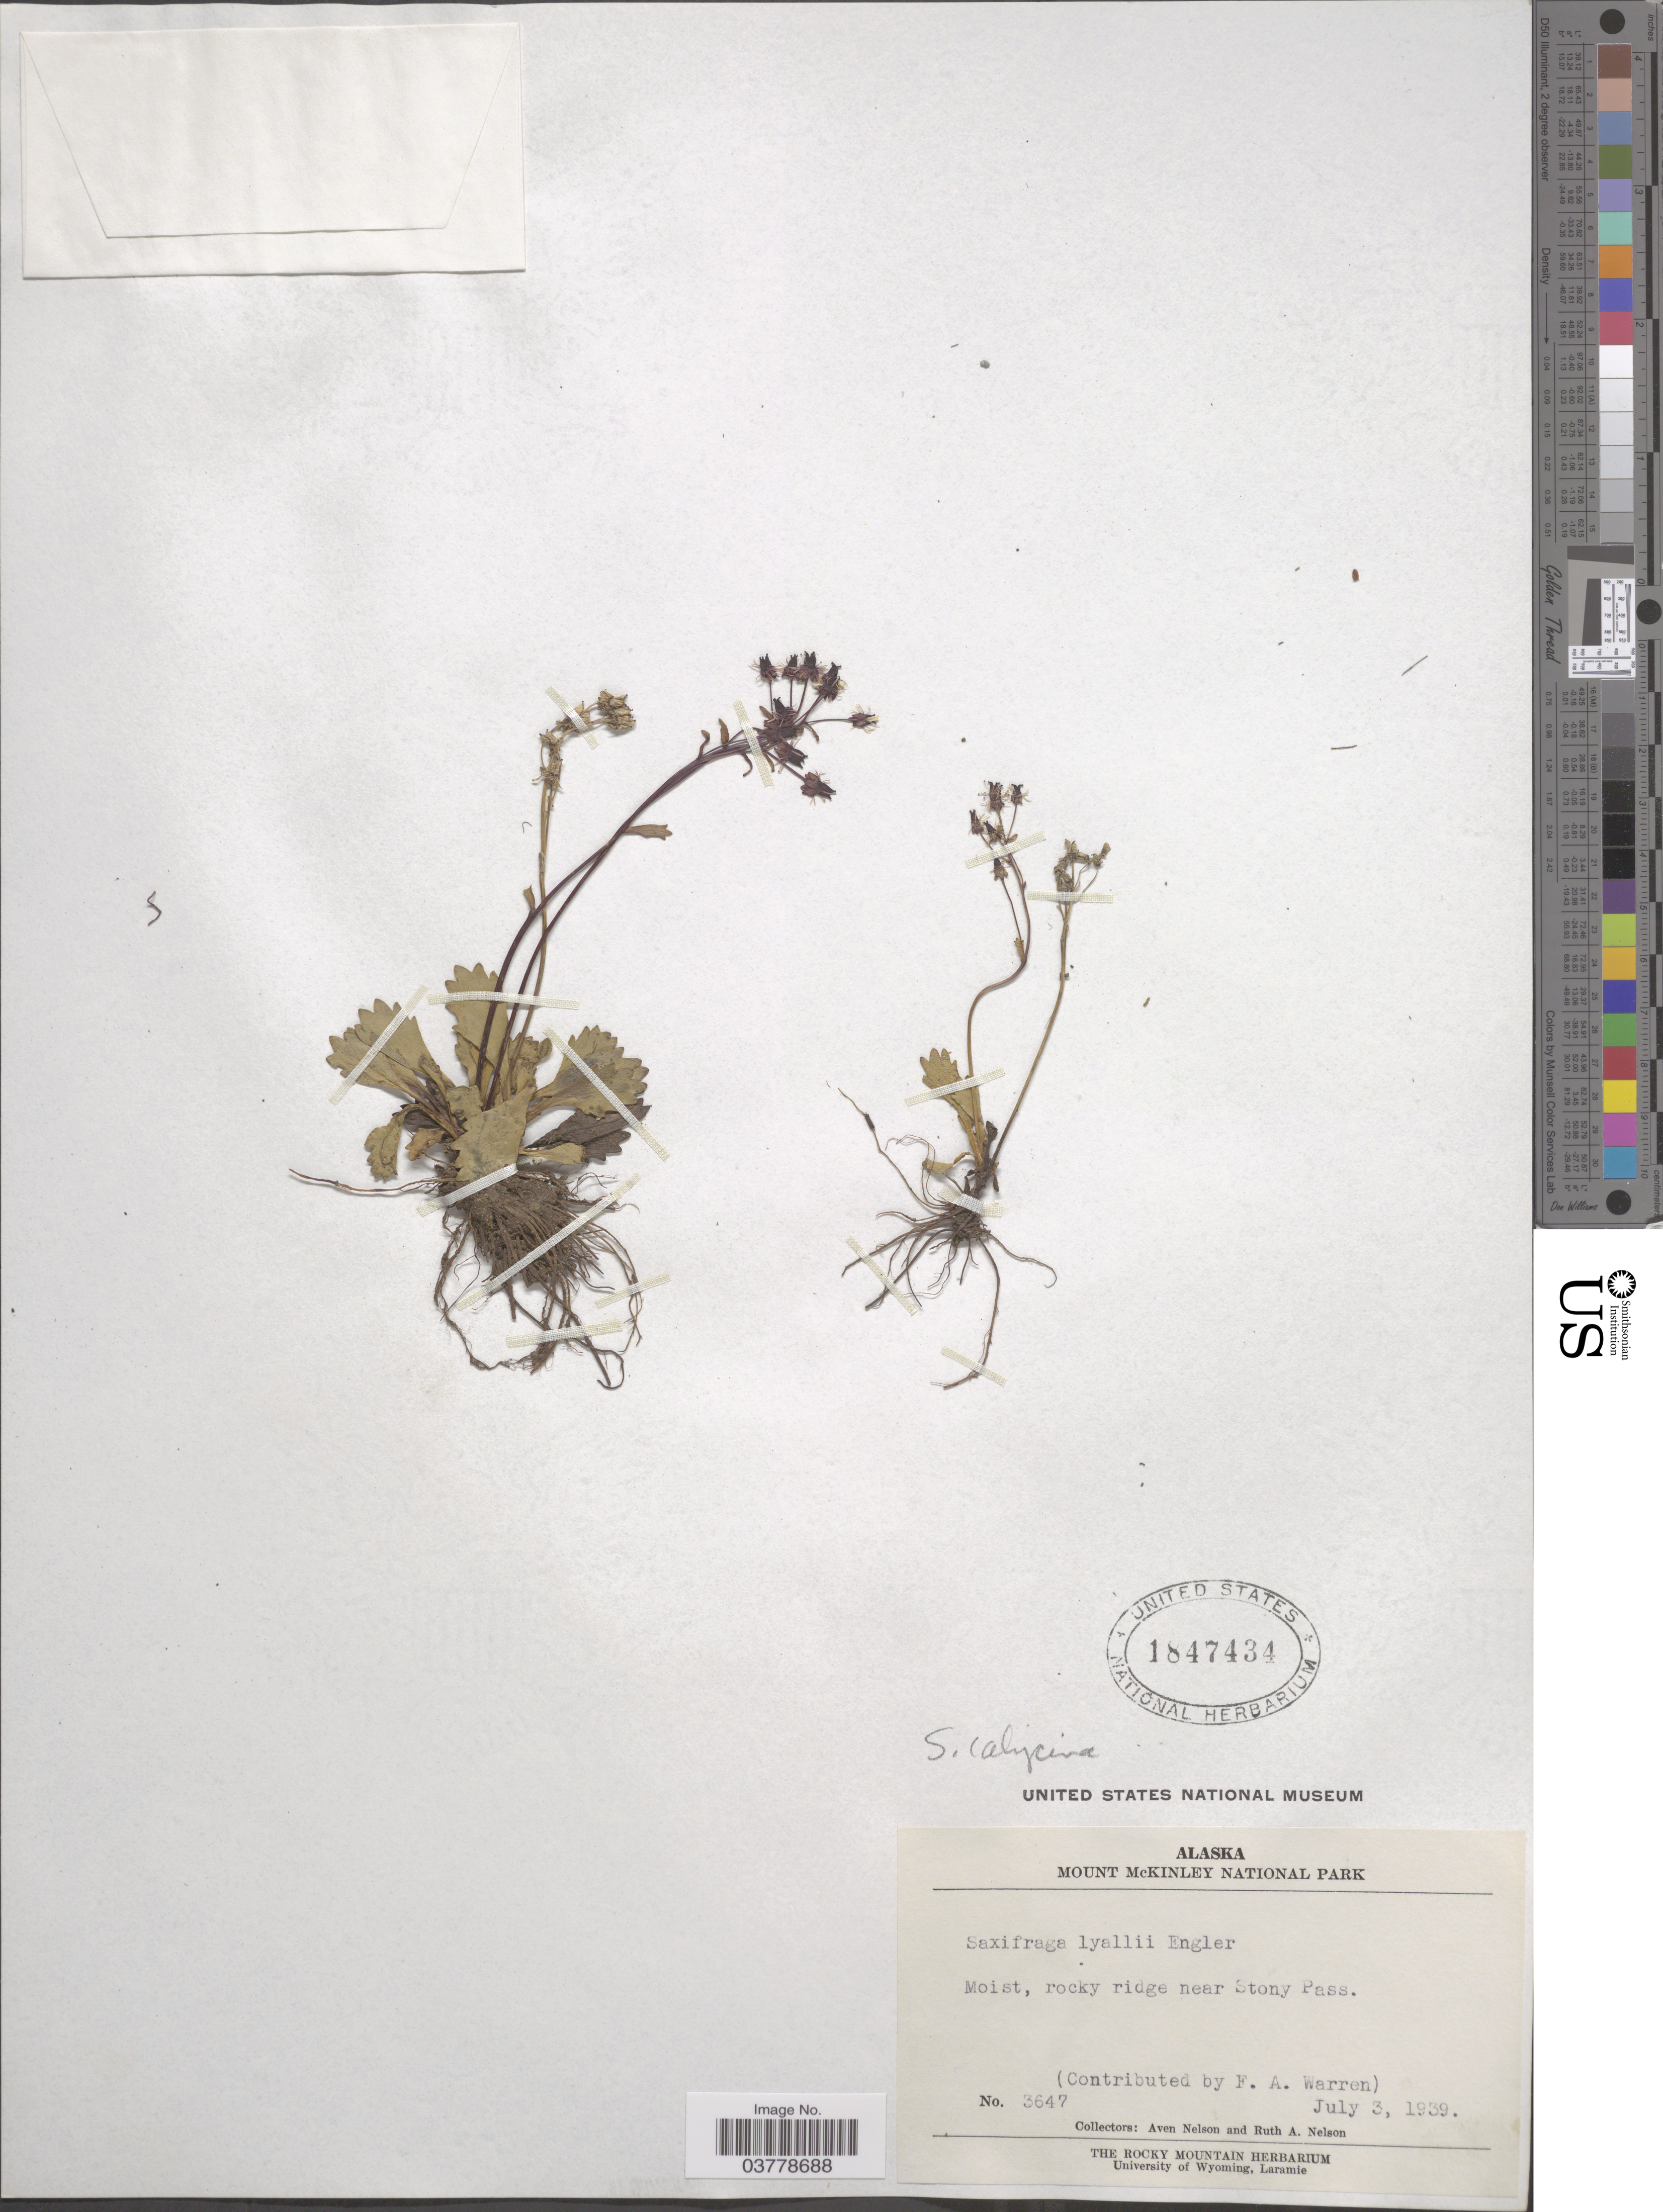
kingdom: Plantae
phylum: Tracheophyta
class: Magnoliopsida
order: Saxifragales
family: Saxifragaceae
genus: Micranthes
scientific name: Micranthes calycina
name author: (Sternb.) Gornall & H. Ohba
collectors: A. Nelson & R. A. Nelson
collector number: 3647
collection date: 1939-07-03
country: United States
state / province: Alaska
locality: Mount McKinley National Park. Rocky ridge near Stony Pass.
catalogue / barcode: US 1847434